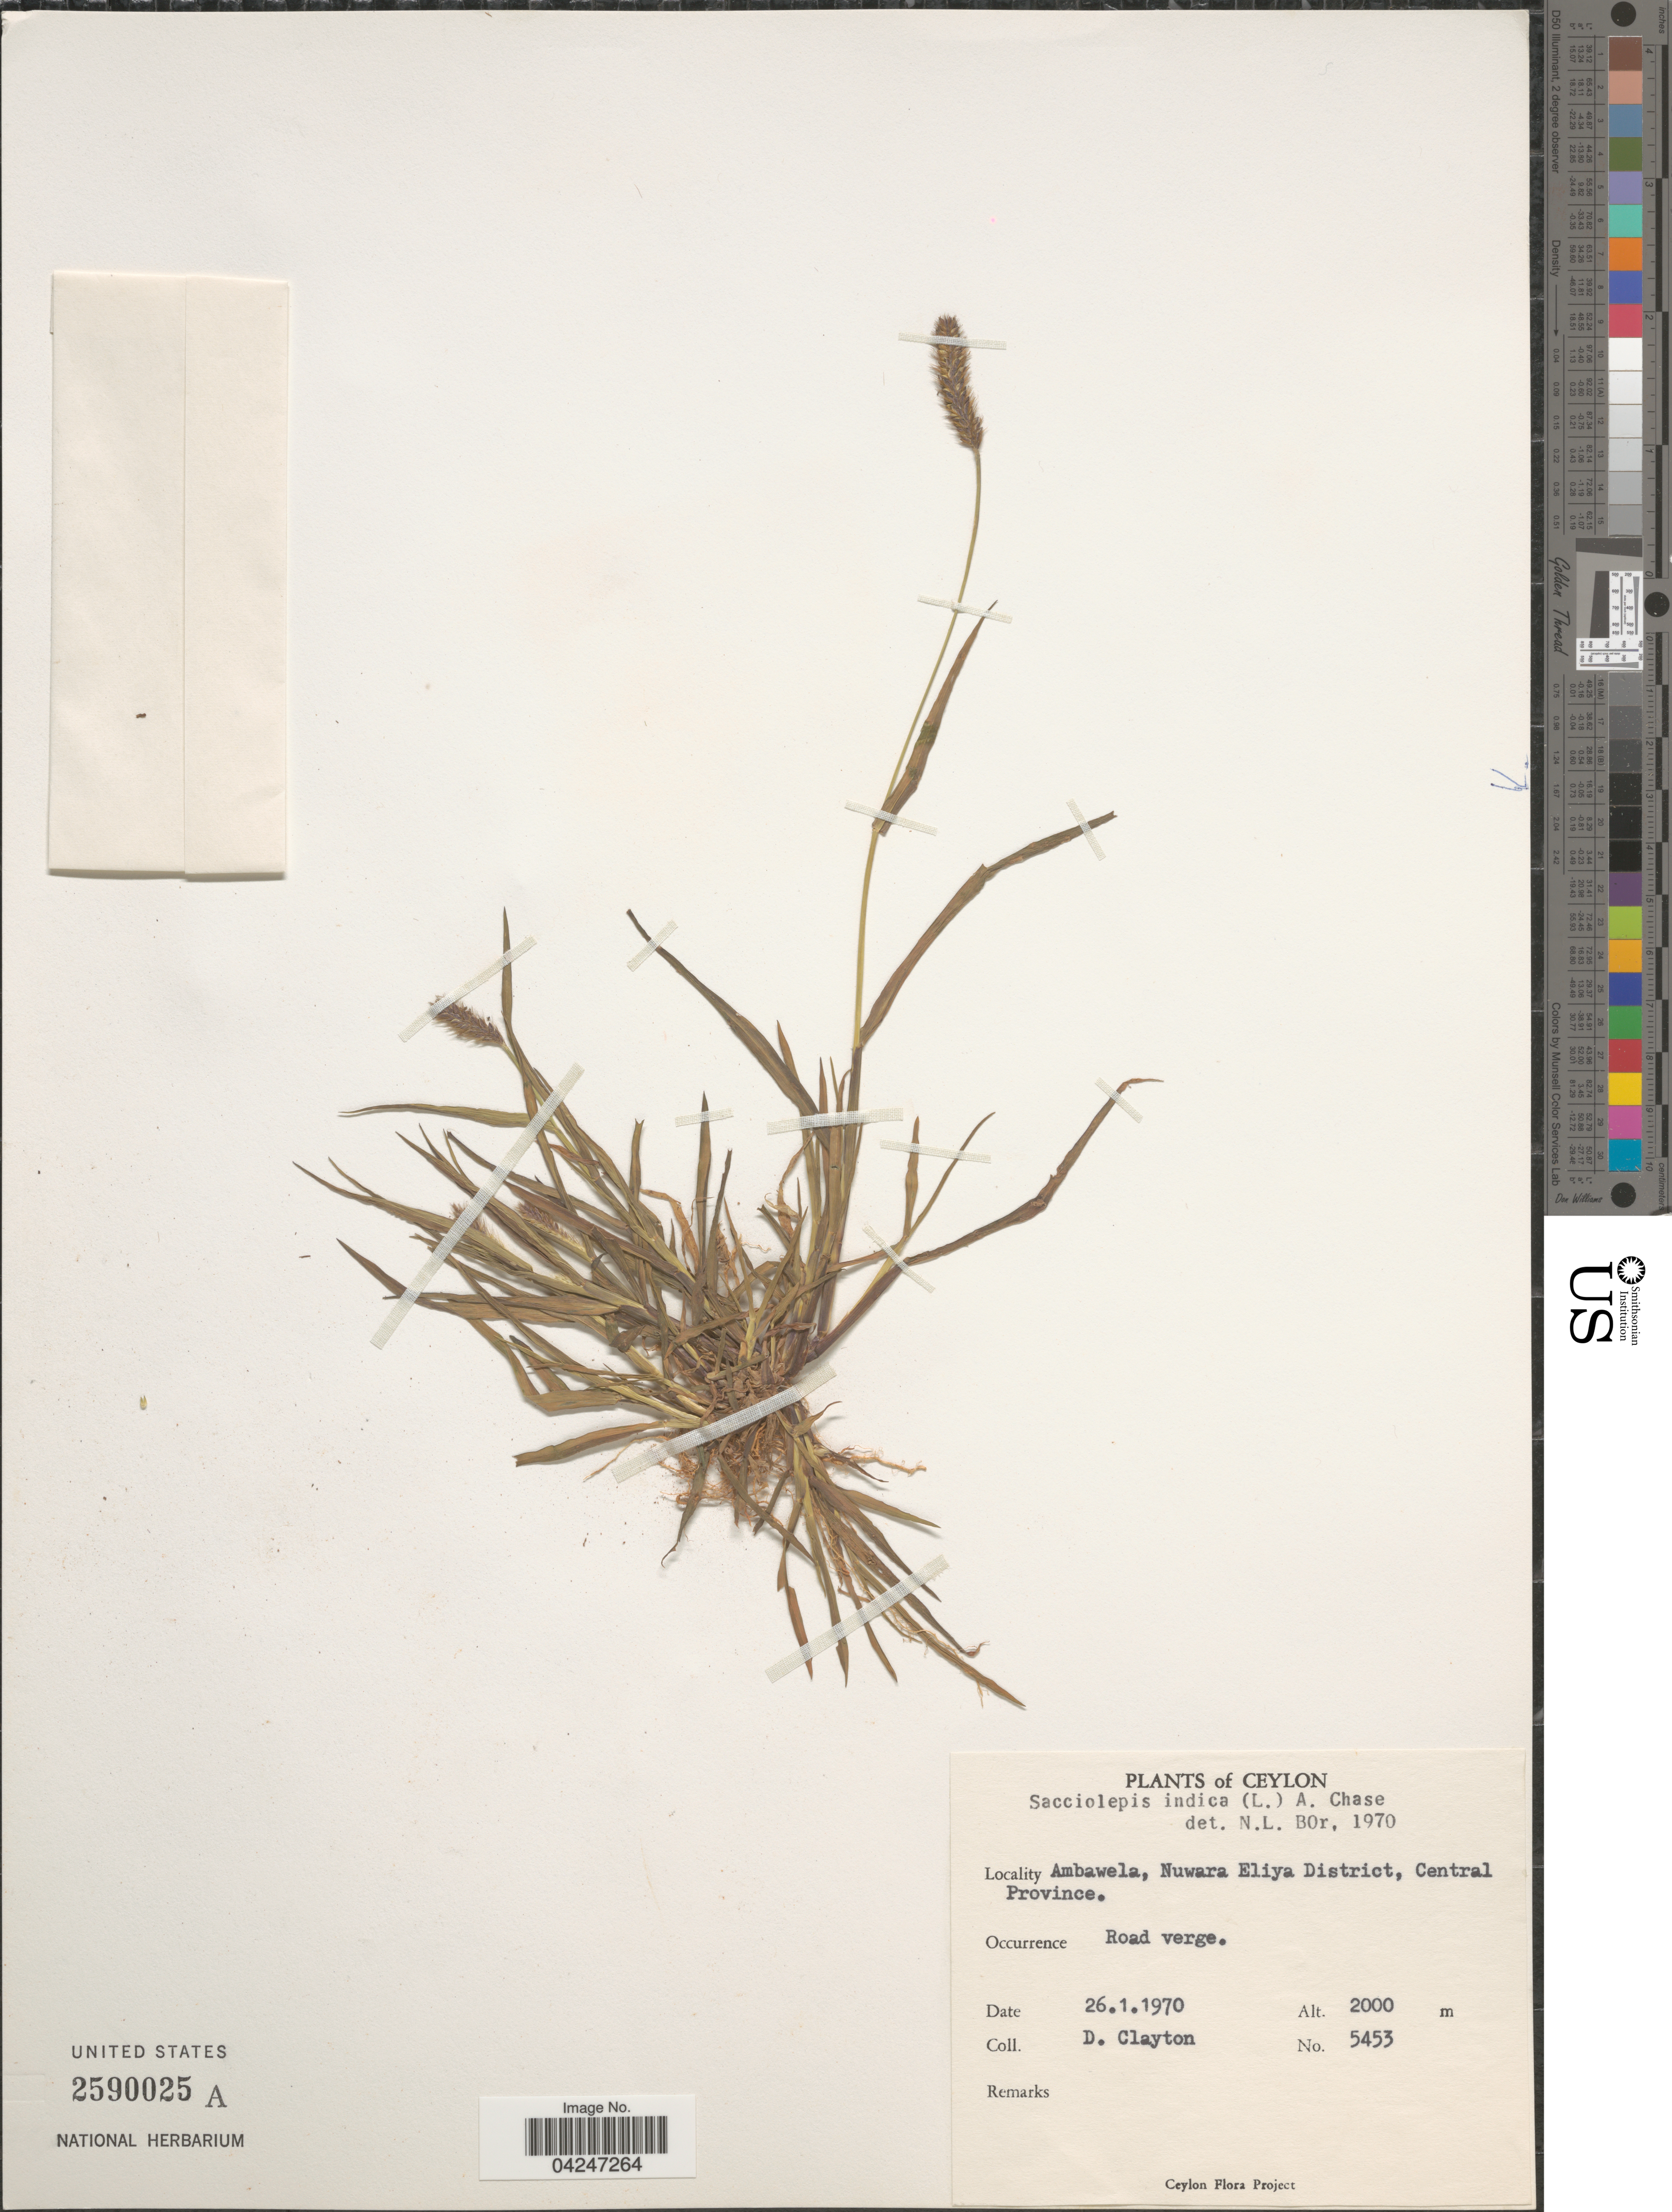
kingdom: Plantae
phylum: Tracheophyta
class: Liliopsida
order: Poales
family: Poaceae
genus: Sacciolepis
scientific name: Sacciolepis indica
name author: (L.) Chase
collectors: D. Clayton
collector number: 5453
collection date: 1970-01-26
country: Sri Lanka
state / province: Central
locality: Ceylon. Ambawela, Nuwara Eliya District.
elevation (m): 2000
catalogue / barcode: US 2590025A